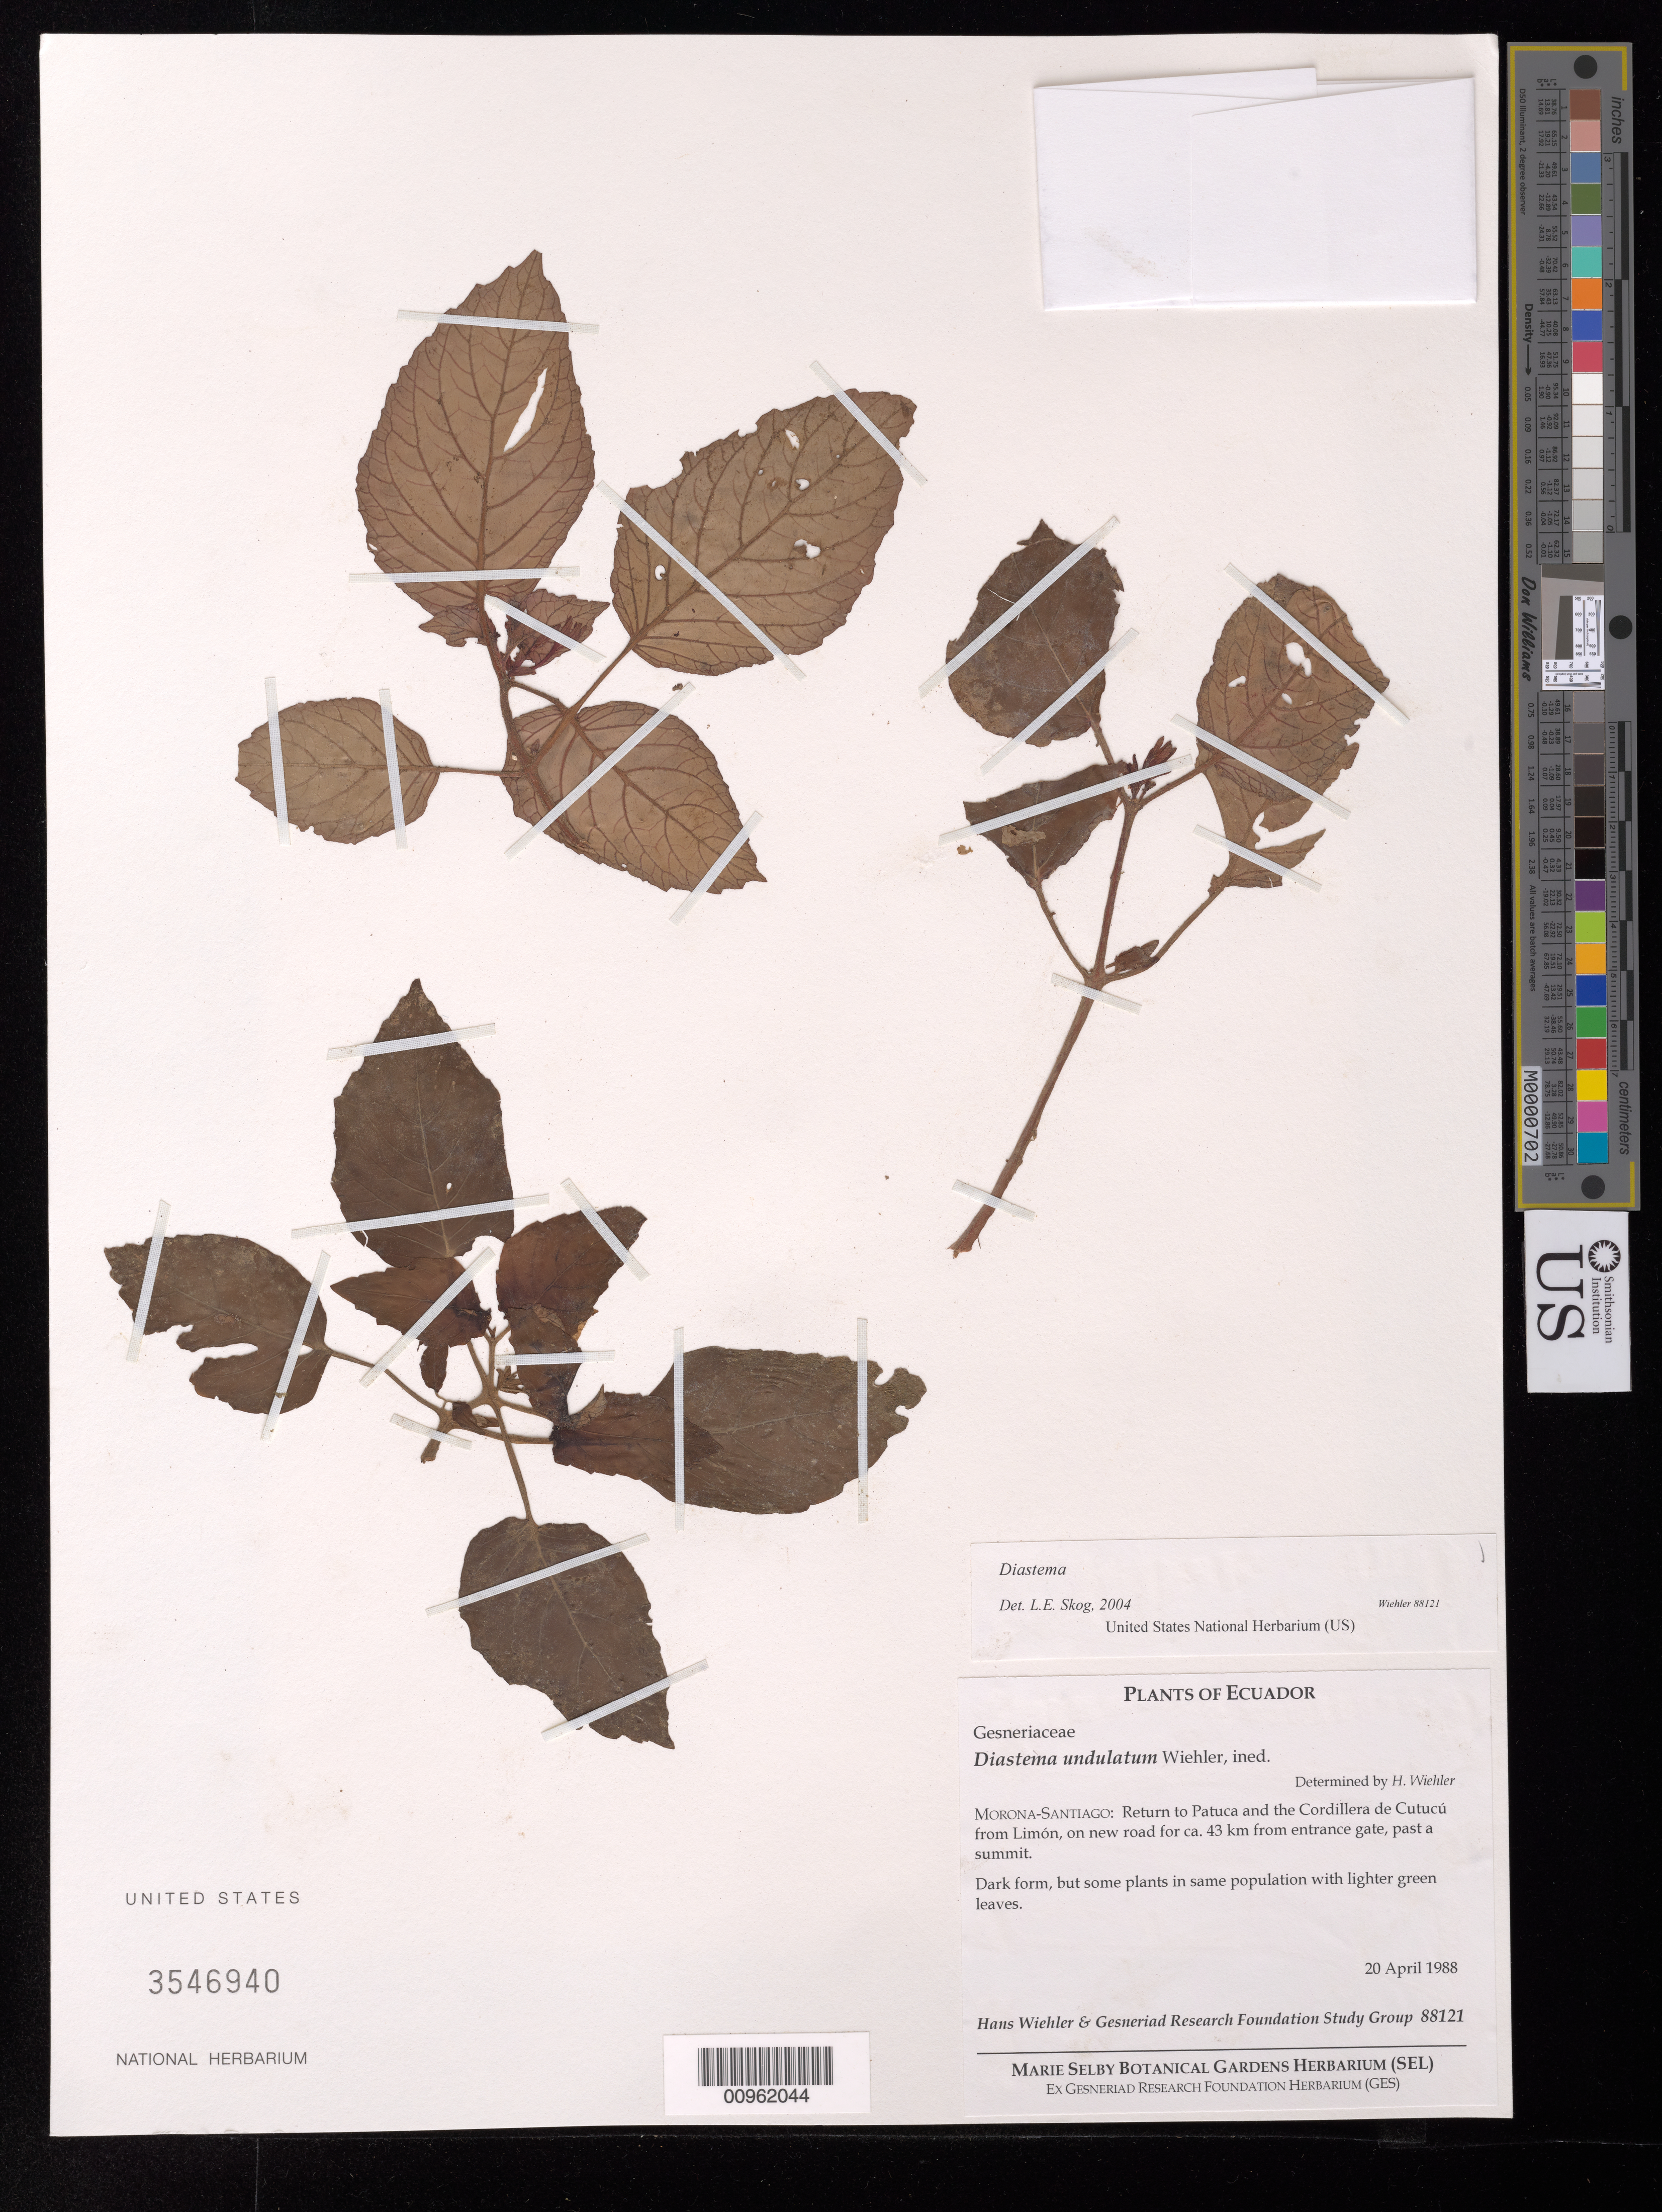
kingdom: Plantae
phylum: Tracheophyta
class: Magnoliopsida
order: Lamiales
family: Gesneriaceae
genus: Diastema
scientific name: Diastema sp.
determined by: Skog, Laurence E.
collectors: H. J. Wiehler & GRF Study Group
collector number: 88121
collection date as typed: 20 Apr 1988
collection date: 1988-04-20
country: Ecuador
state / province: Morona-Santiago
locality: Morona-Santiago; return to Patuca and the Cordillera de Cutucú from Limón, on new road for ca. 43 km from entrance gate, past a summit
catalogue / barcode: US 3546940